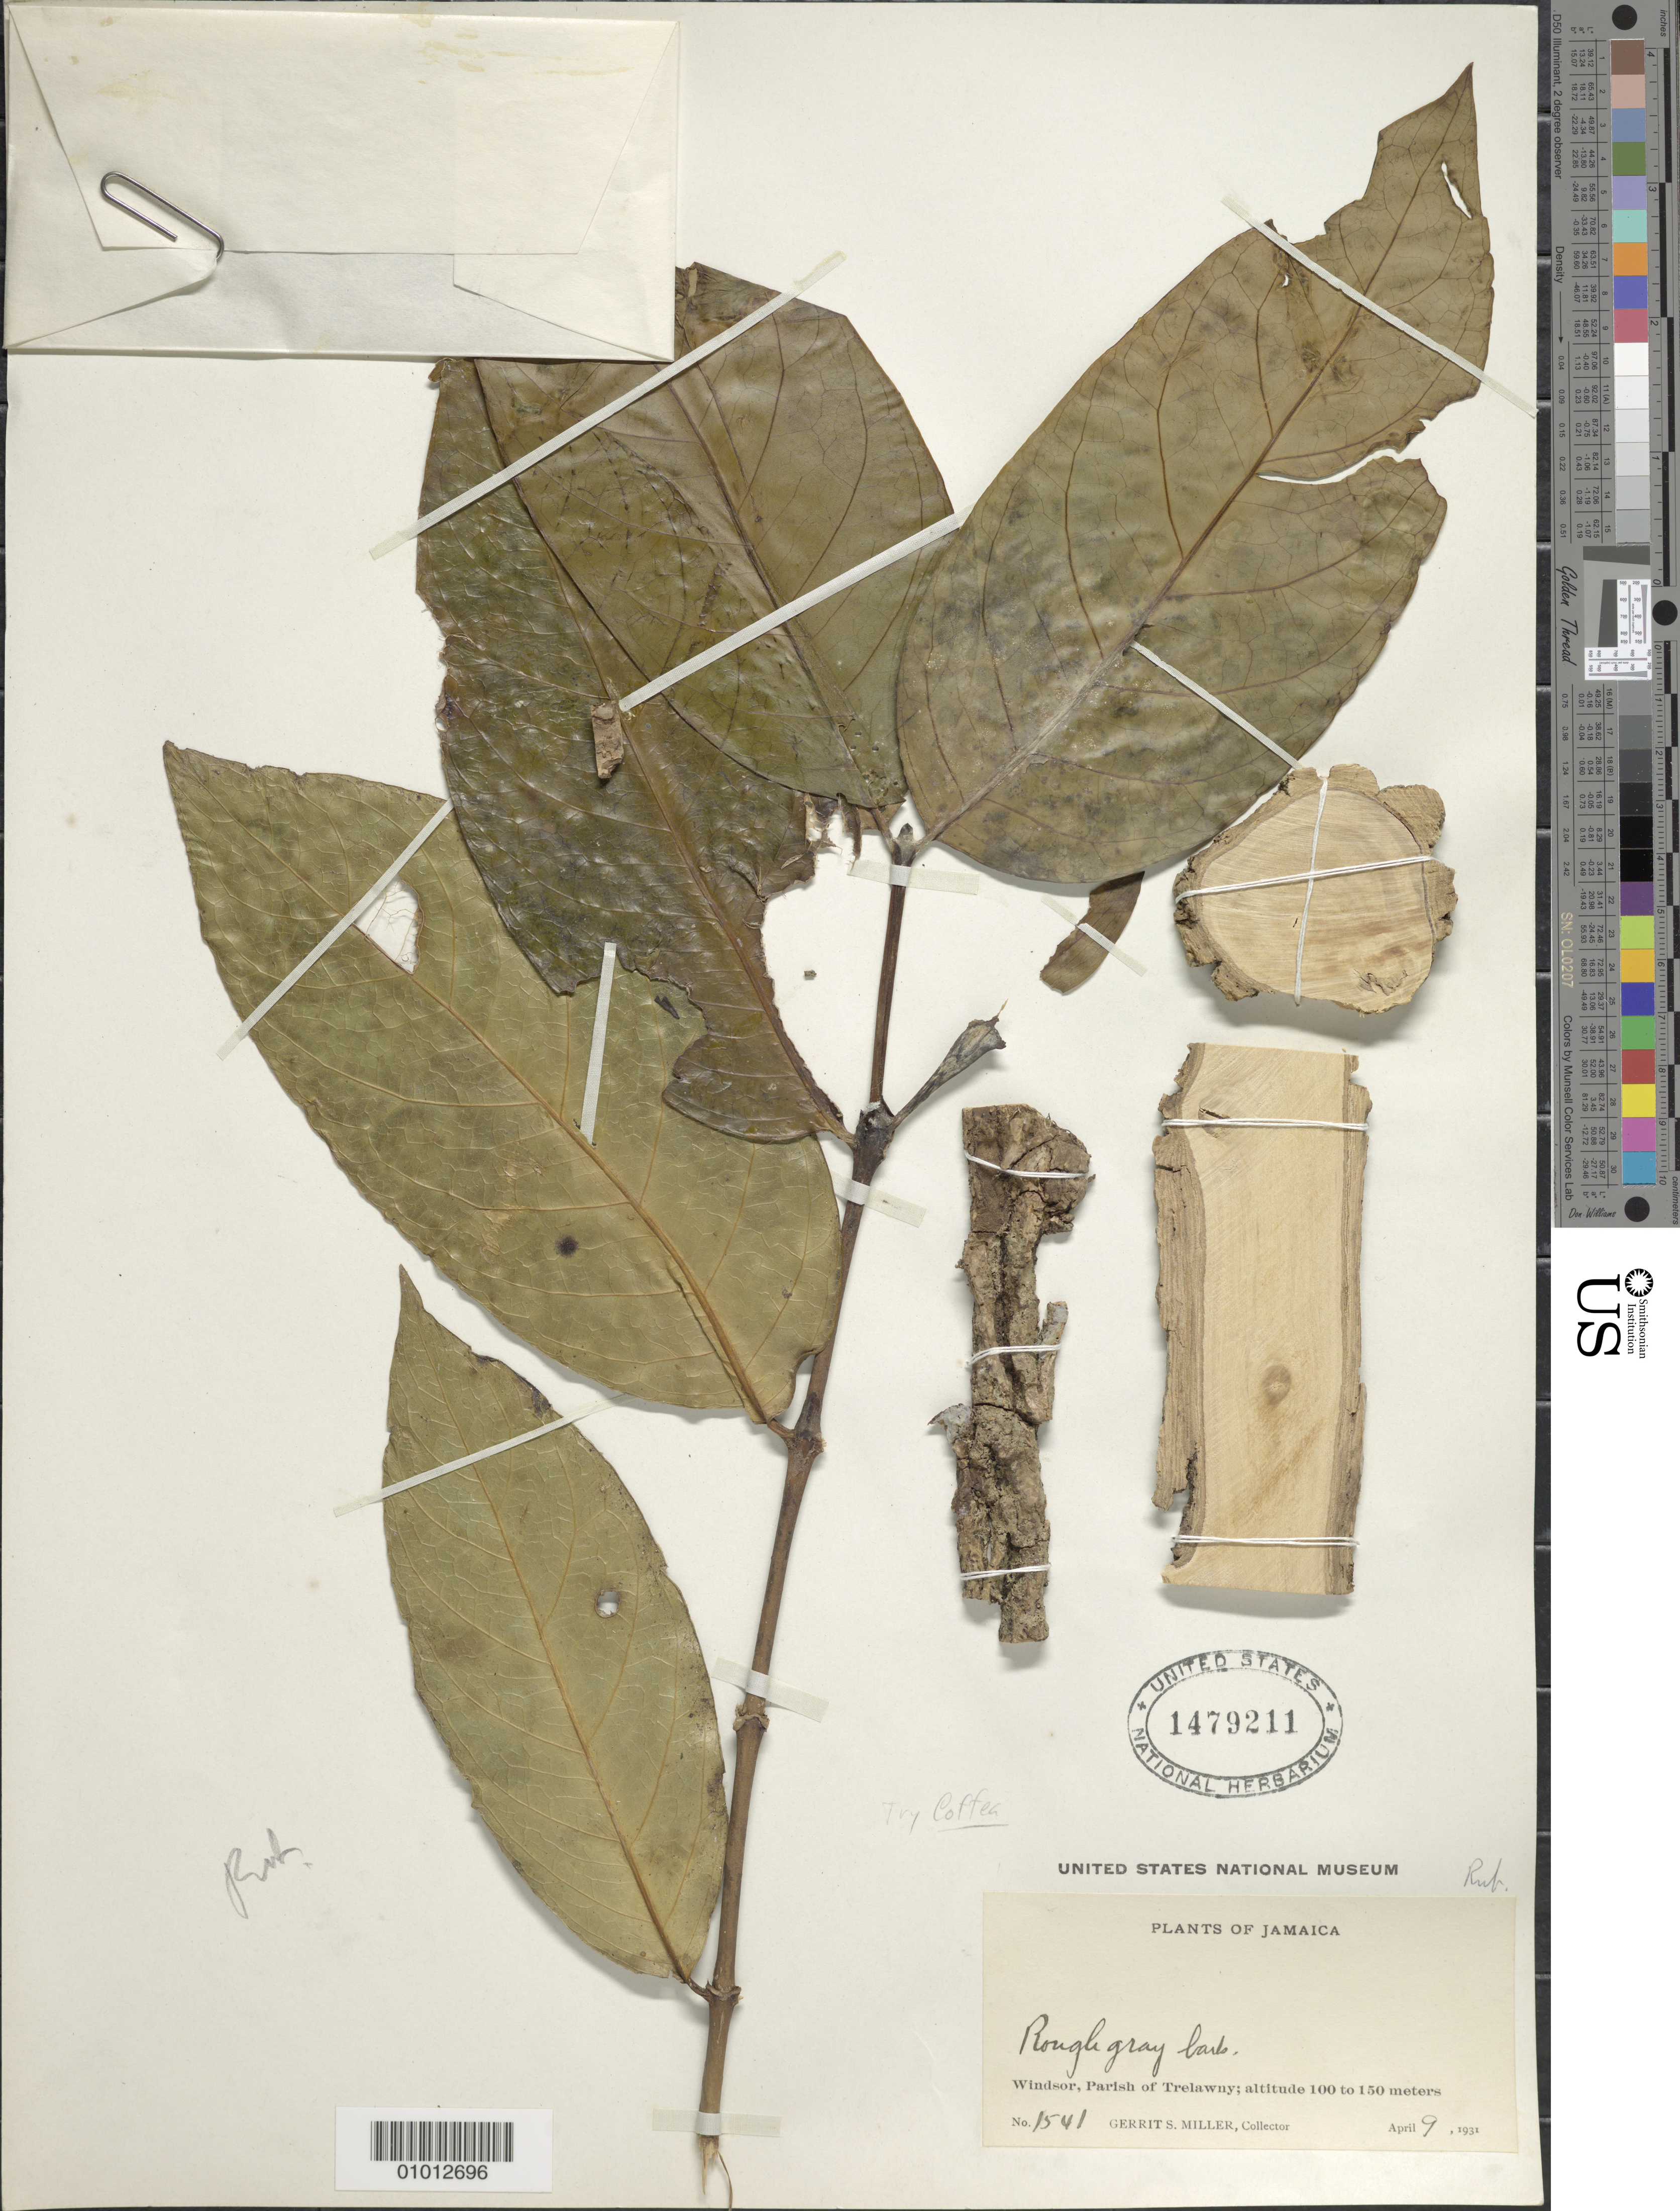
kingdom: Plantae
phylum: Tracheophyta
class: Magnoliopsida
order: Gentianales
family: Rubiaceae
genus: Coffea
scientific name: Coffea sp.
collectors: G. S. Miller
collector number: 1541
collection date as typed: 09 Apr 1931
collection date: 1931-04-09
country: Jamaica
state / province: Trelawny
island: Jamaica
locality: Windsor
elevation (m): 100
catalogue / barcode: US 1479211